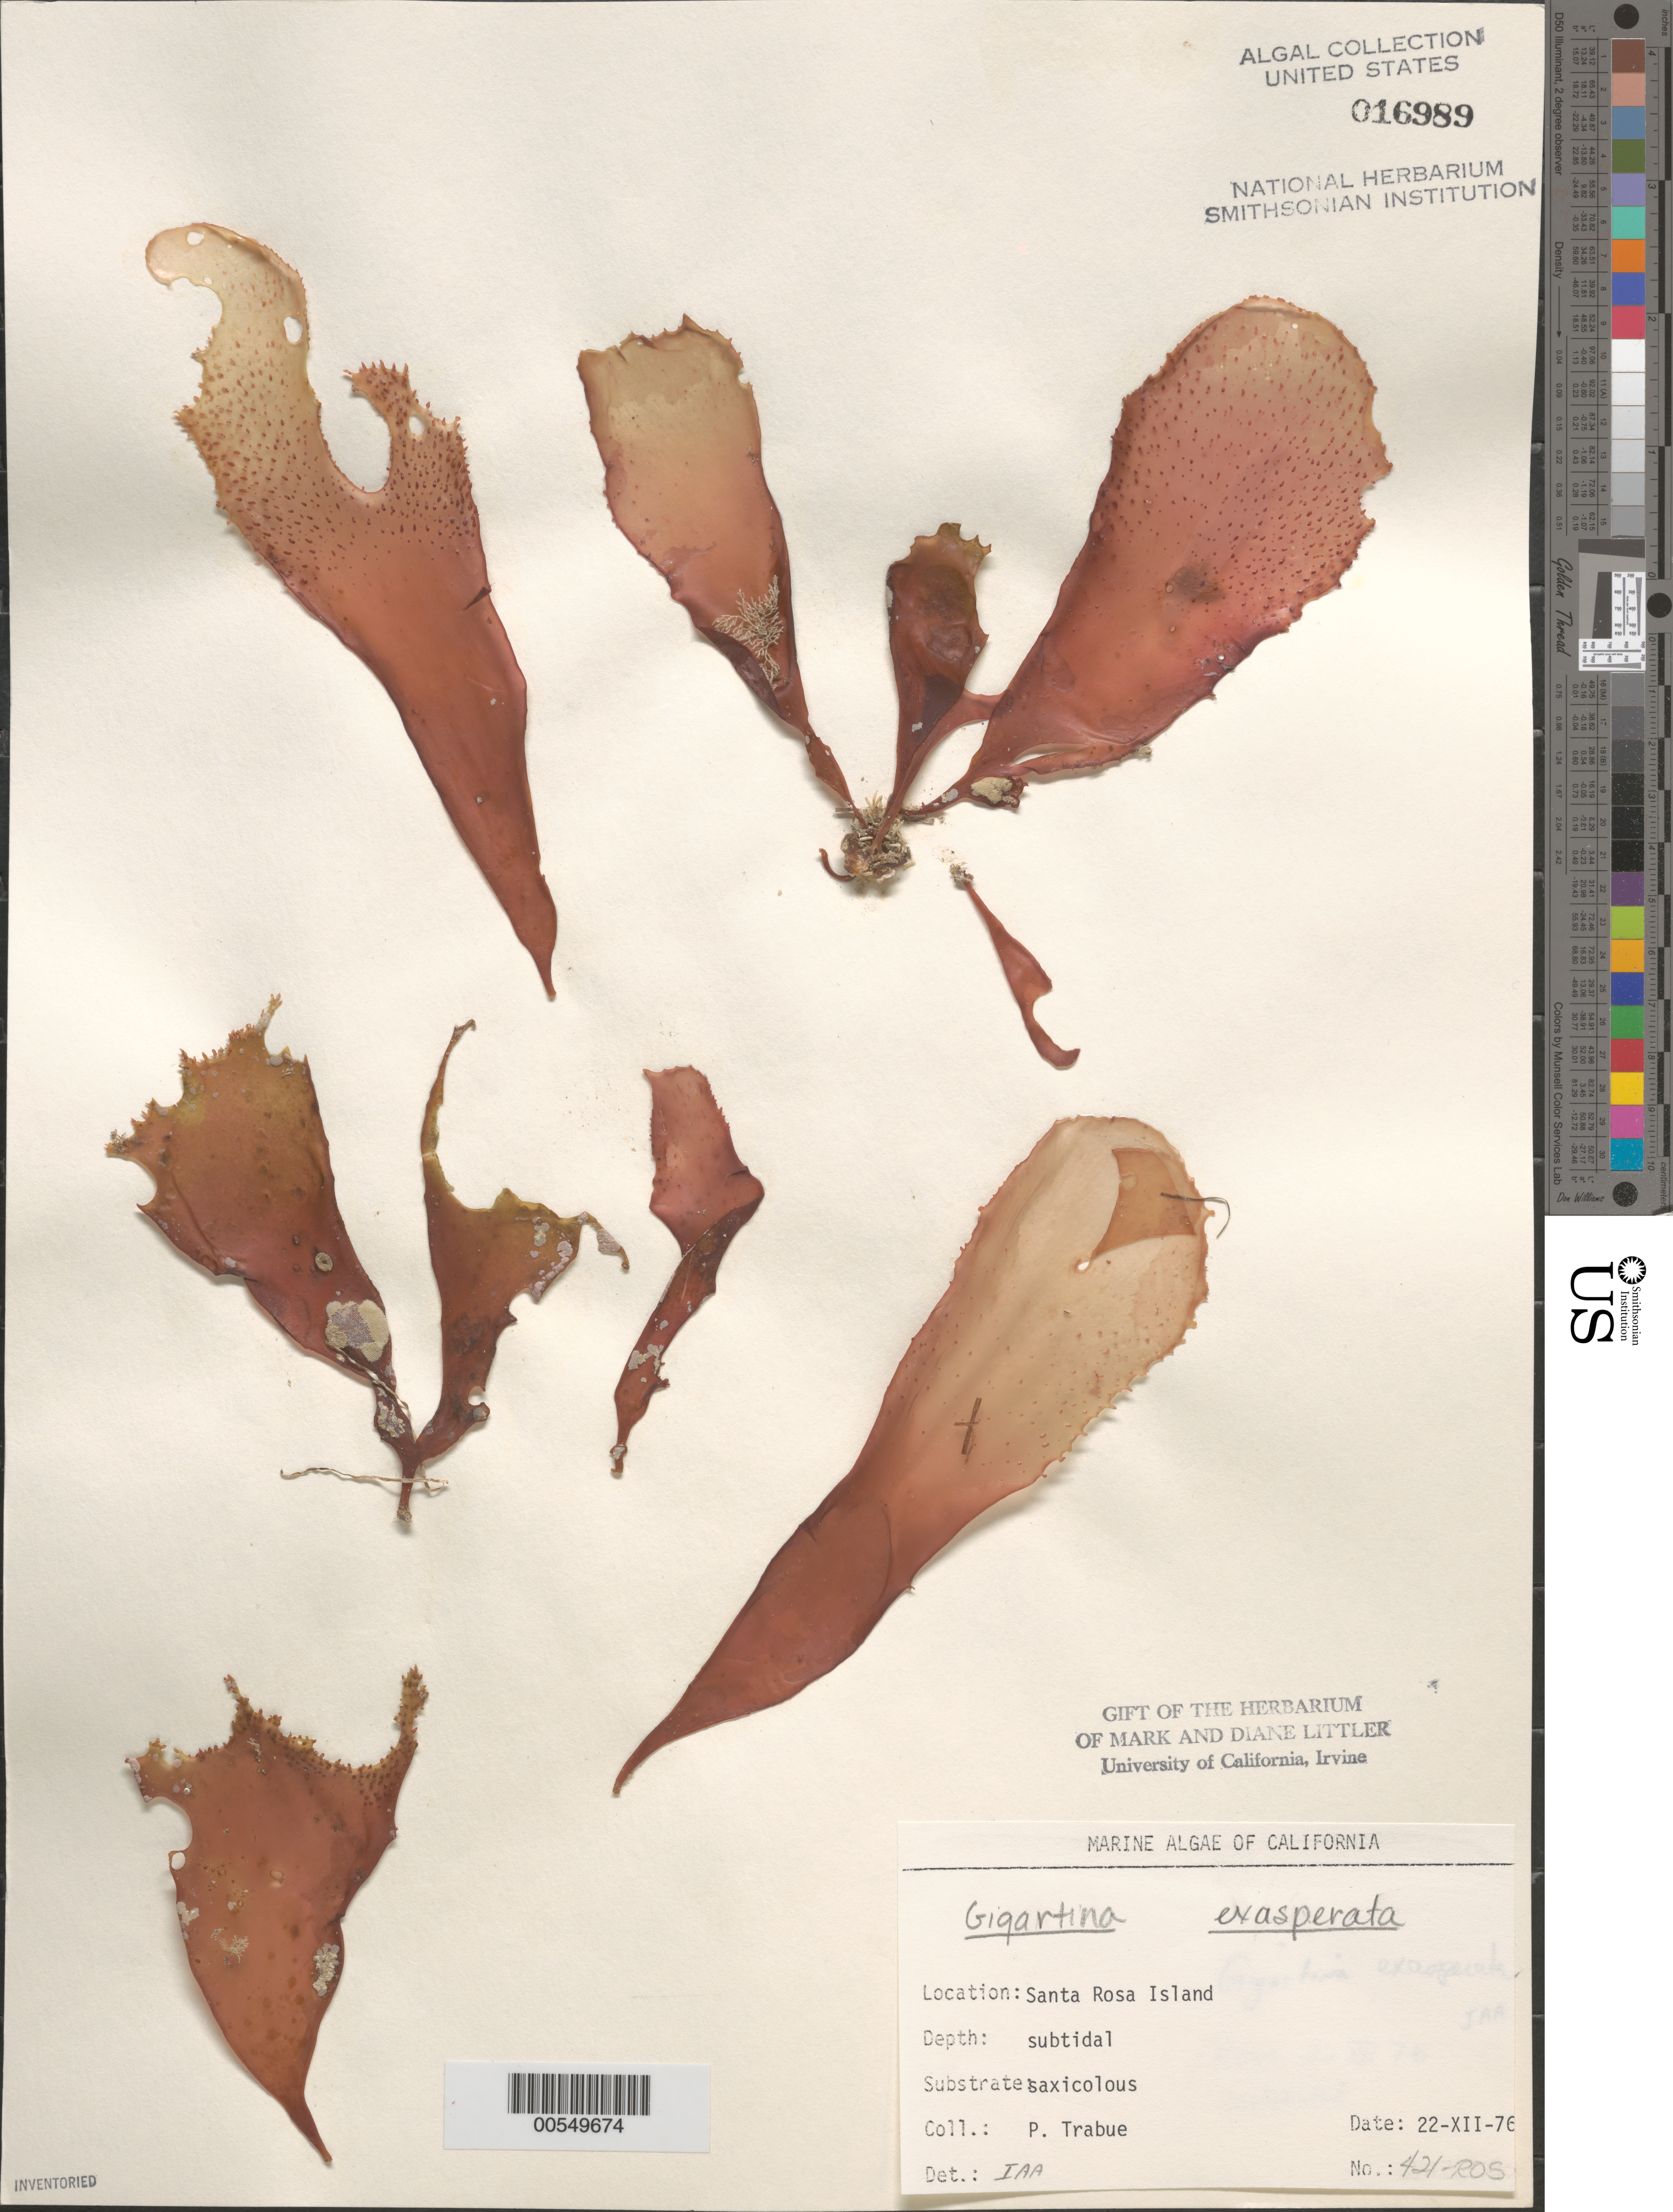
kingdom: Plantae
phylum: Rhodophyta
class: Florideophyceae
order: Gigartinales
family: Gigartinaceae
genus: Chondracanthus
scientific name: Chondracanthus exasperatus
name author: (Harv. & J. Bailey) J.R. Hughey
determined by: Algae name updating Project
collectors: P. J. Trabue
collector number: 421-ros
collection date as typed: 22 Dec 1976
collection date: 1976-12-22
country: United States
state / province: California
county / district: Santa Barbara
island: Santa Rosa Island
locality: Johnson's Lee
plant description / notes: BLM-SOCALBIGHT Rocky Intertidal Survey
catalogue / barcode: US 16989